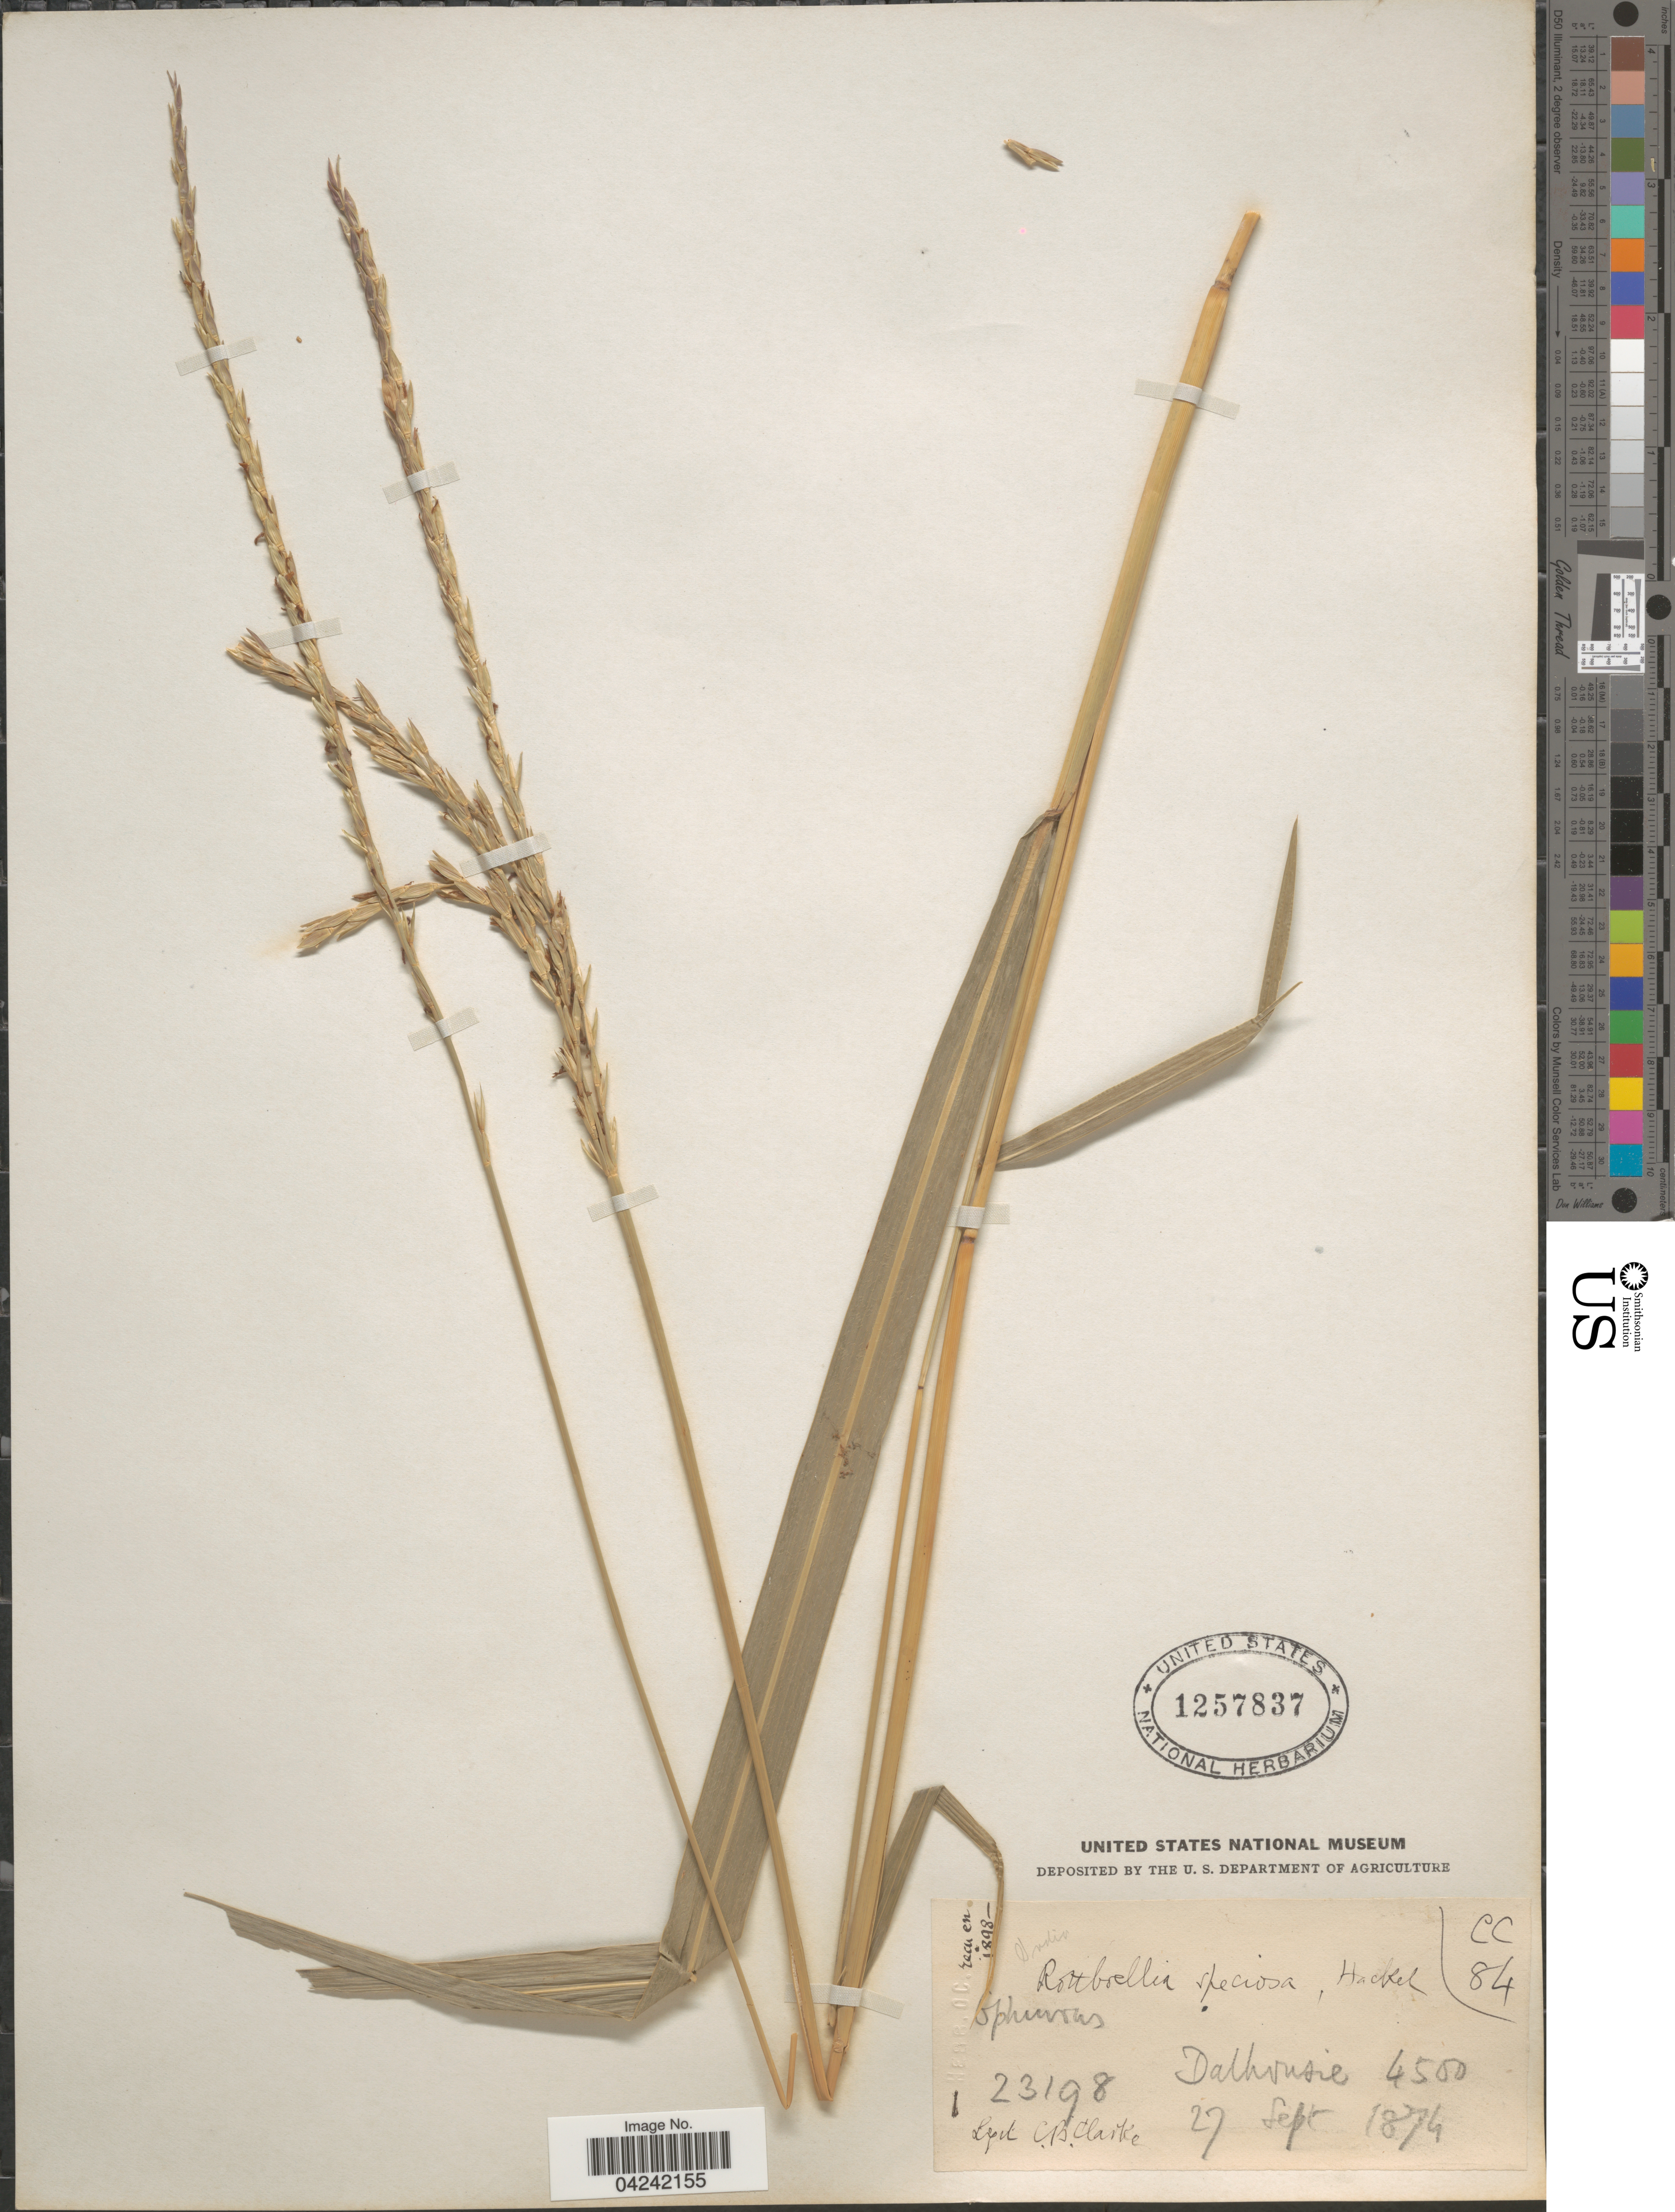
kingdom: Plantae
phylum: Tracheophyta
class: Liliopsida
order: Poales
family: Poaceae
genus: Phacelurus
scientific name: Phacelurus speciosus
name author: (Steud.) C. E. Hubb.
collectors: C. B. Clarke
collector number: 23198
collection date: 1874-09-27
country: India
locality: Dalhousie.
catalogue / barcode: US 1257837